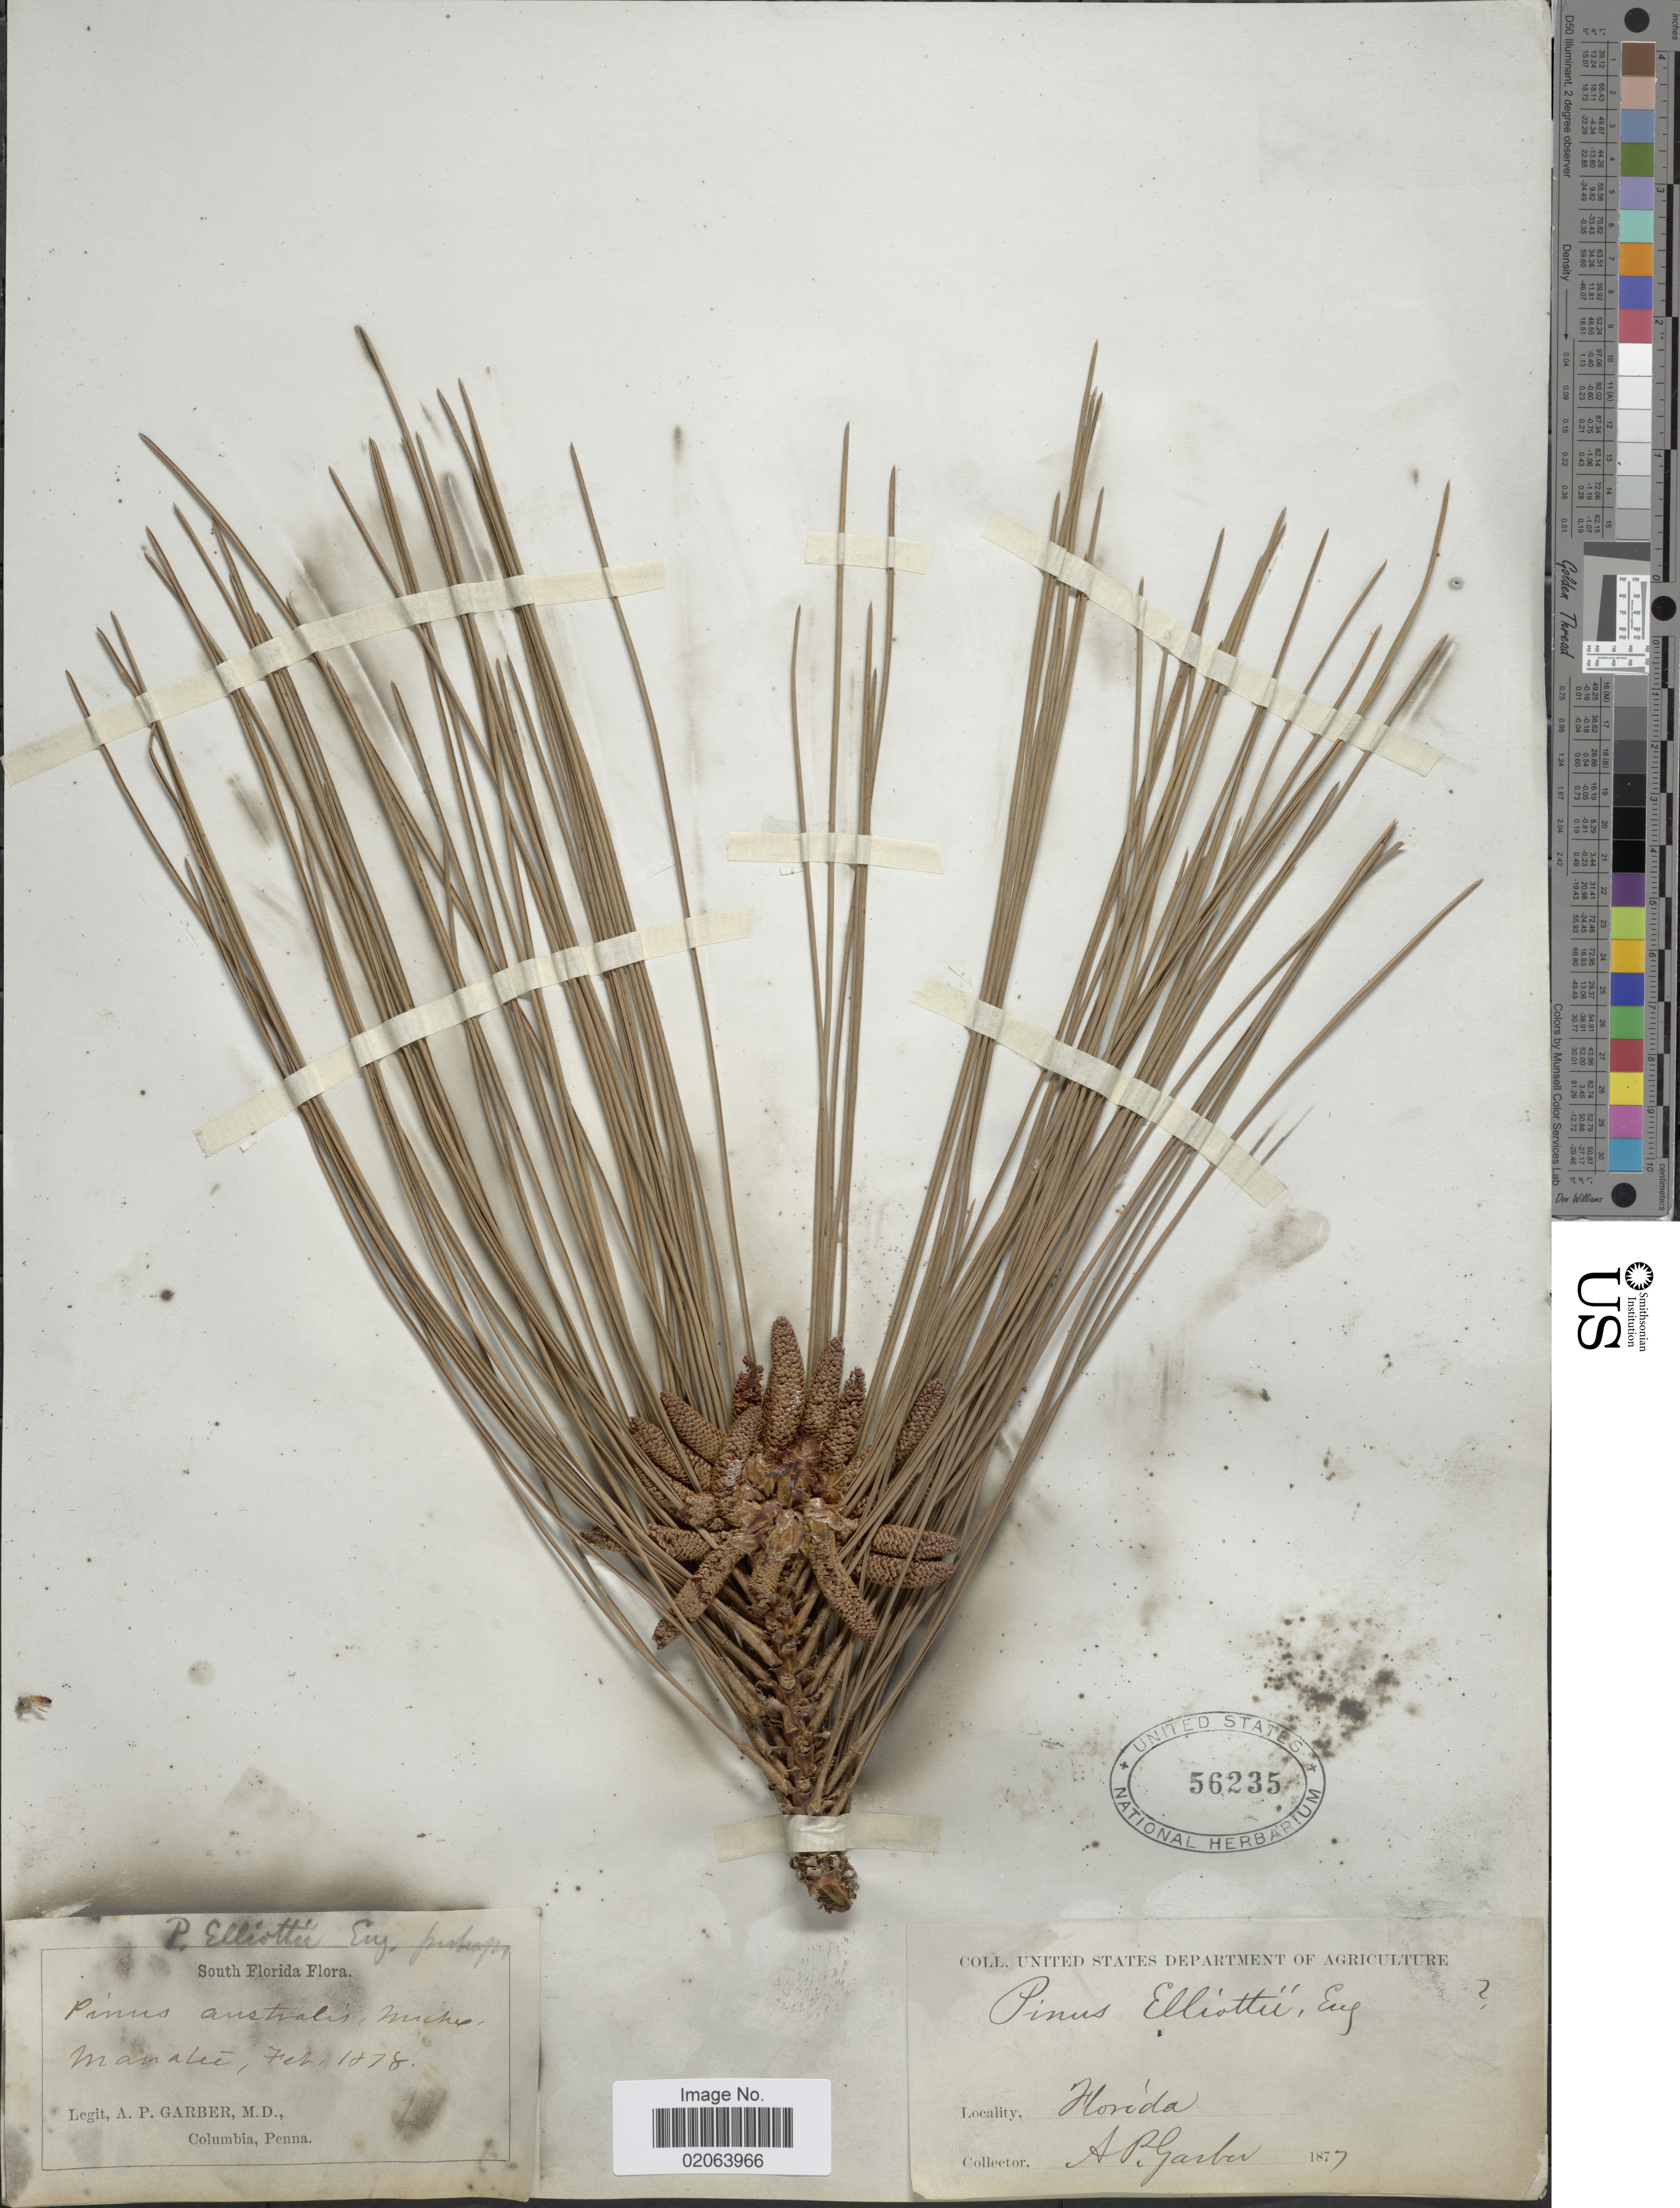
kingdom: Plantae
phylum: Tracheophyta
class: Pinopsida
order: Pinales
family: Pinaceae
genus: Pinus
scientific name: Pinus elliottii var. densa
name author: Little & K.W. Dorman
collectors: A. P. Garber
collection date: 1878-02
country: United States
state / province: Florida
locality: South Florida. Manatee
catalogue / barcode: US 56235